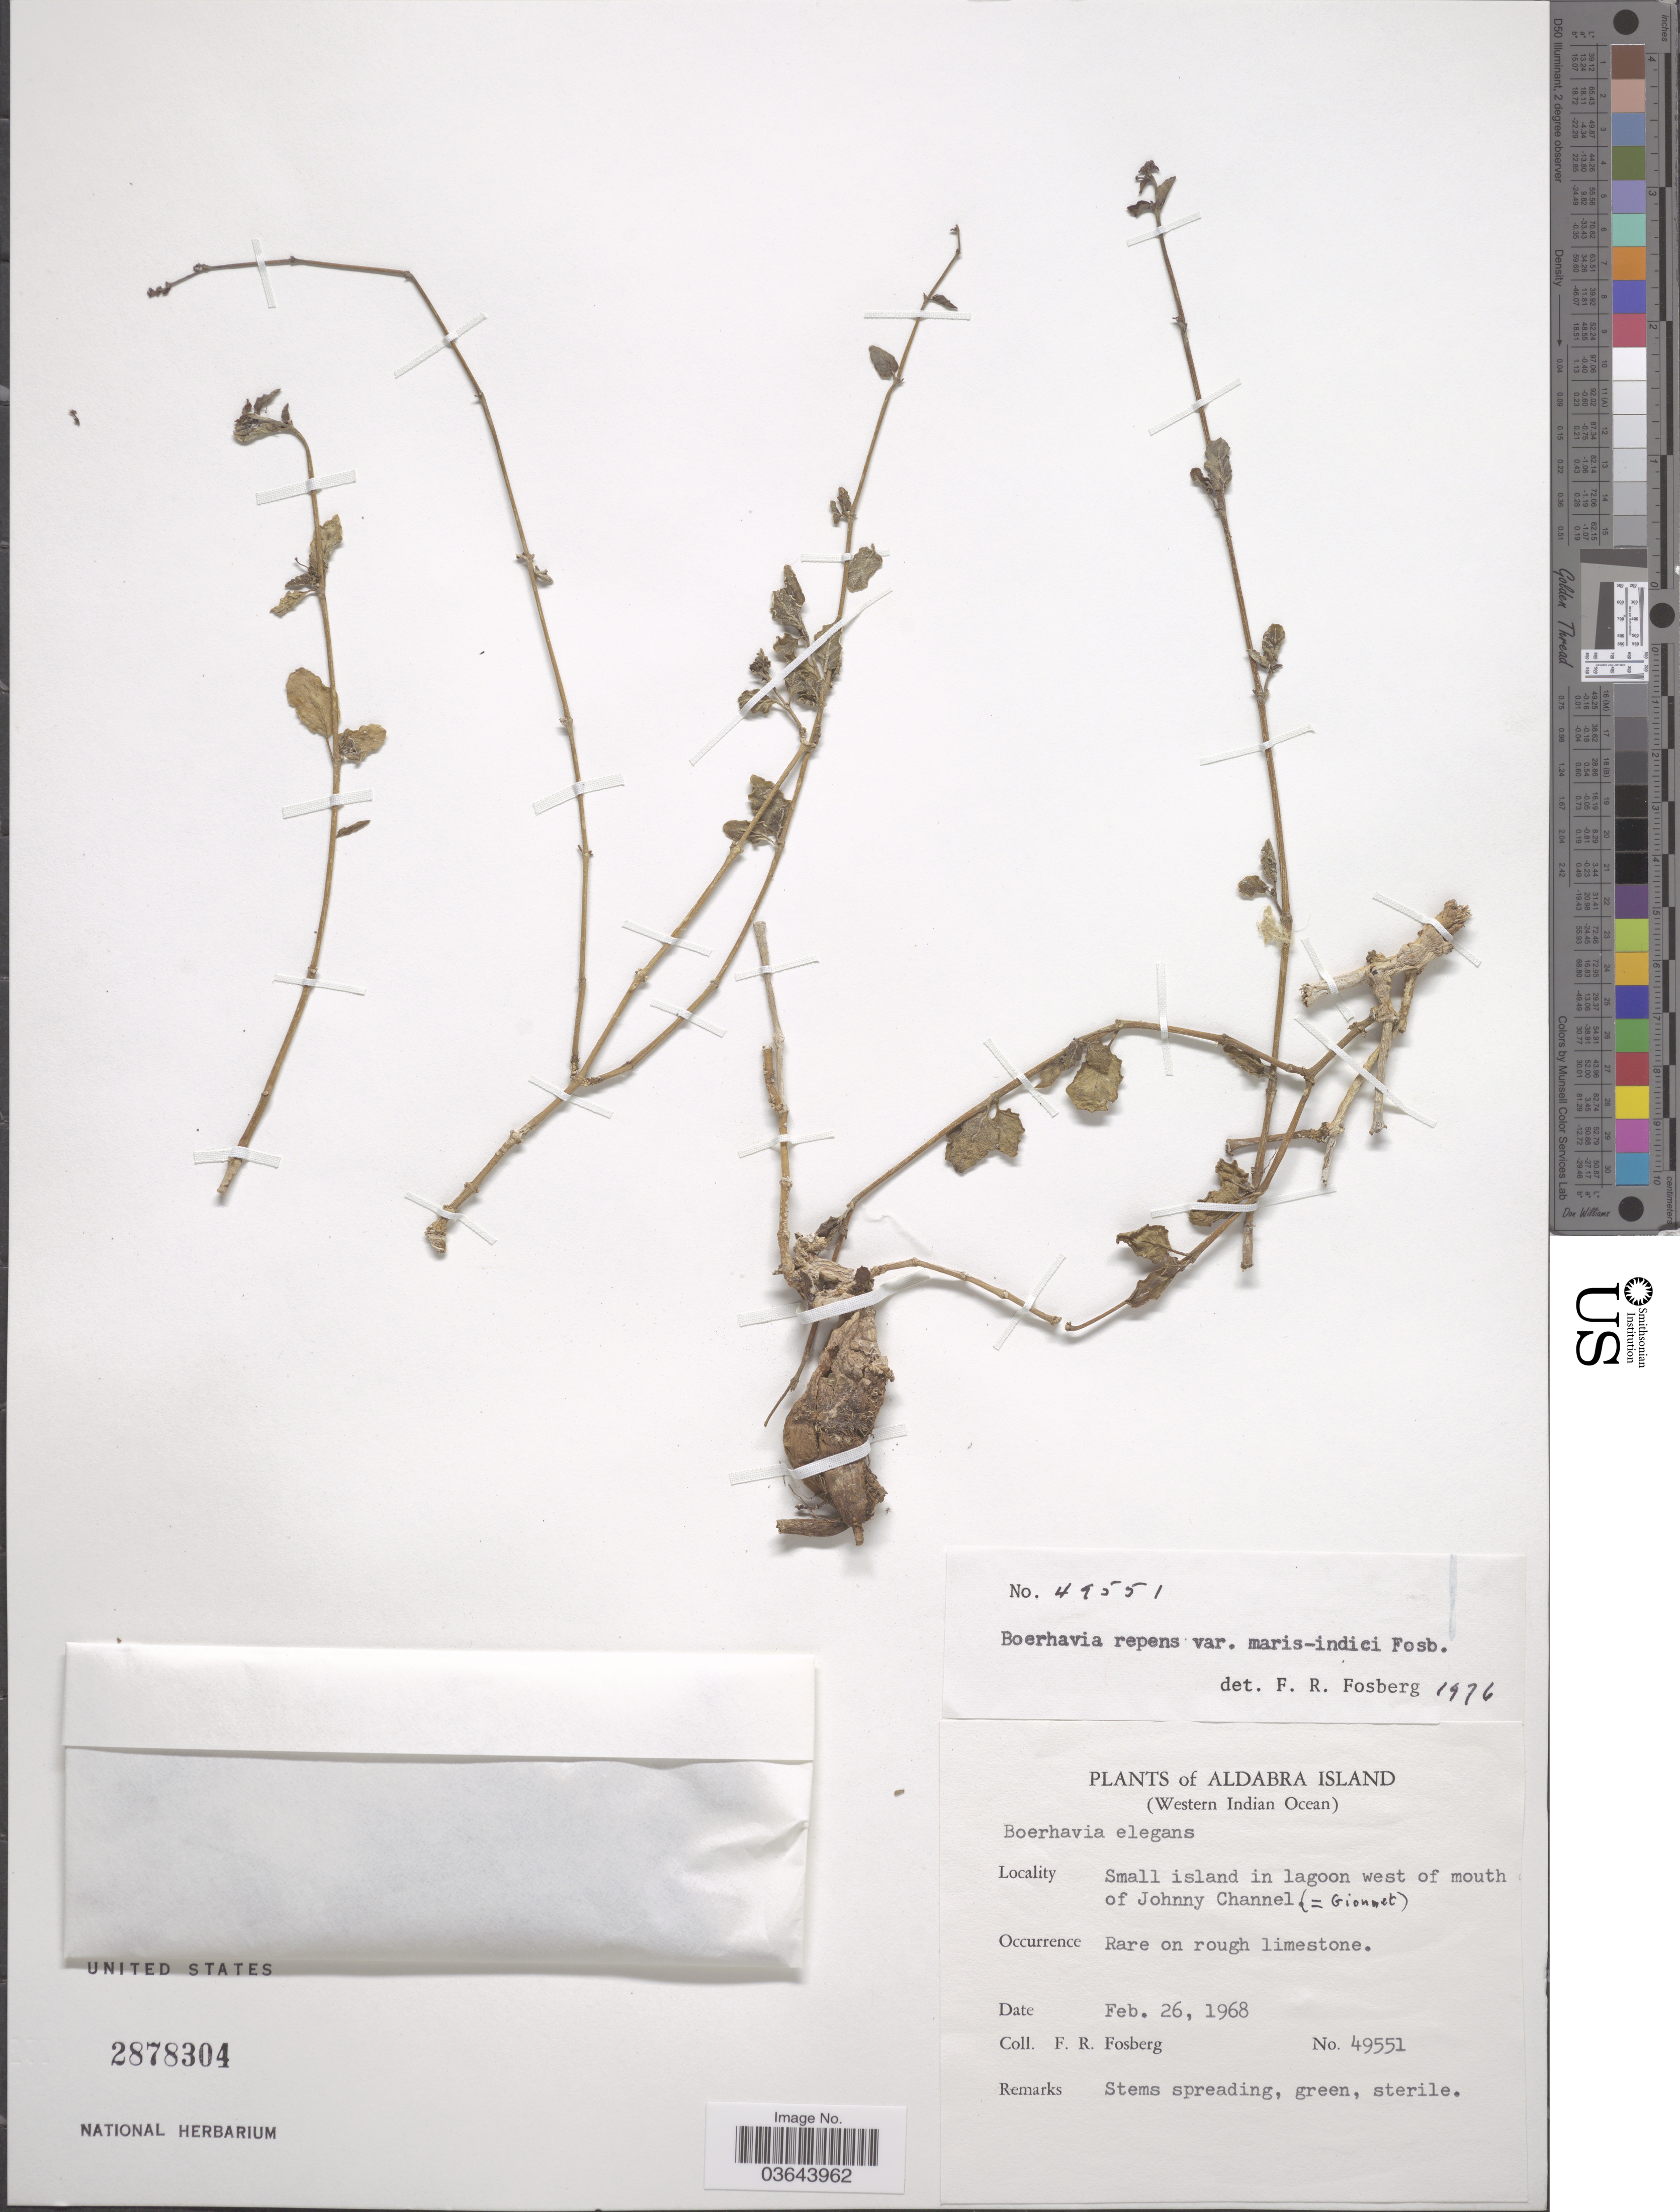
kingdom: Plantae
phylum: Tracheophyta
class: Magnoliopsida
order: Caryophyllales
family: Nyctaginaceae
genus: Boerhavia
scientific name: Boerhavia repens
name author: L.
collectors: F. R. Fosberg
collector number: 49551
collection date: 1968-02-26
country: Seychelles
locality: Small island in lagoon west of mouth of Johnny Channel (Gionnet), Aldabra Island (Western Indian Ocean.)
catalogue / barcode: US 2878304